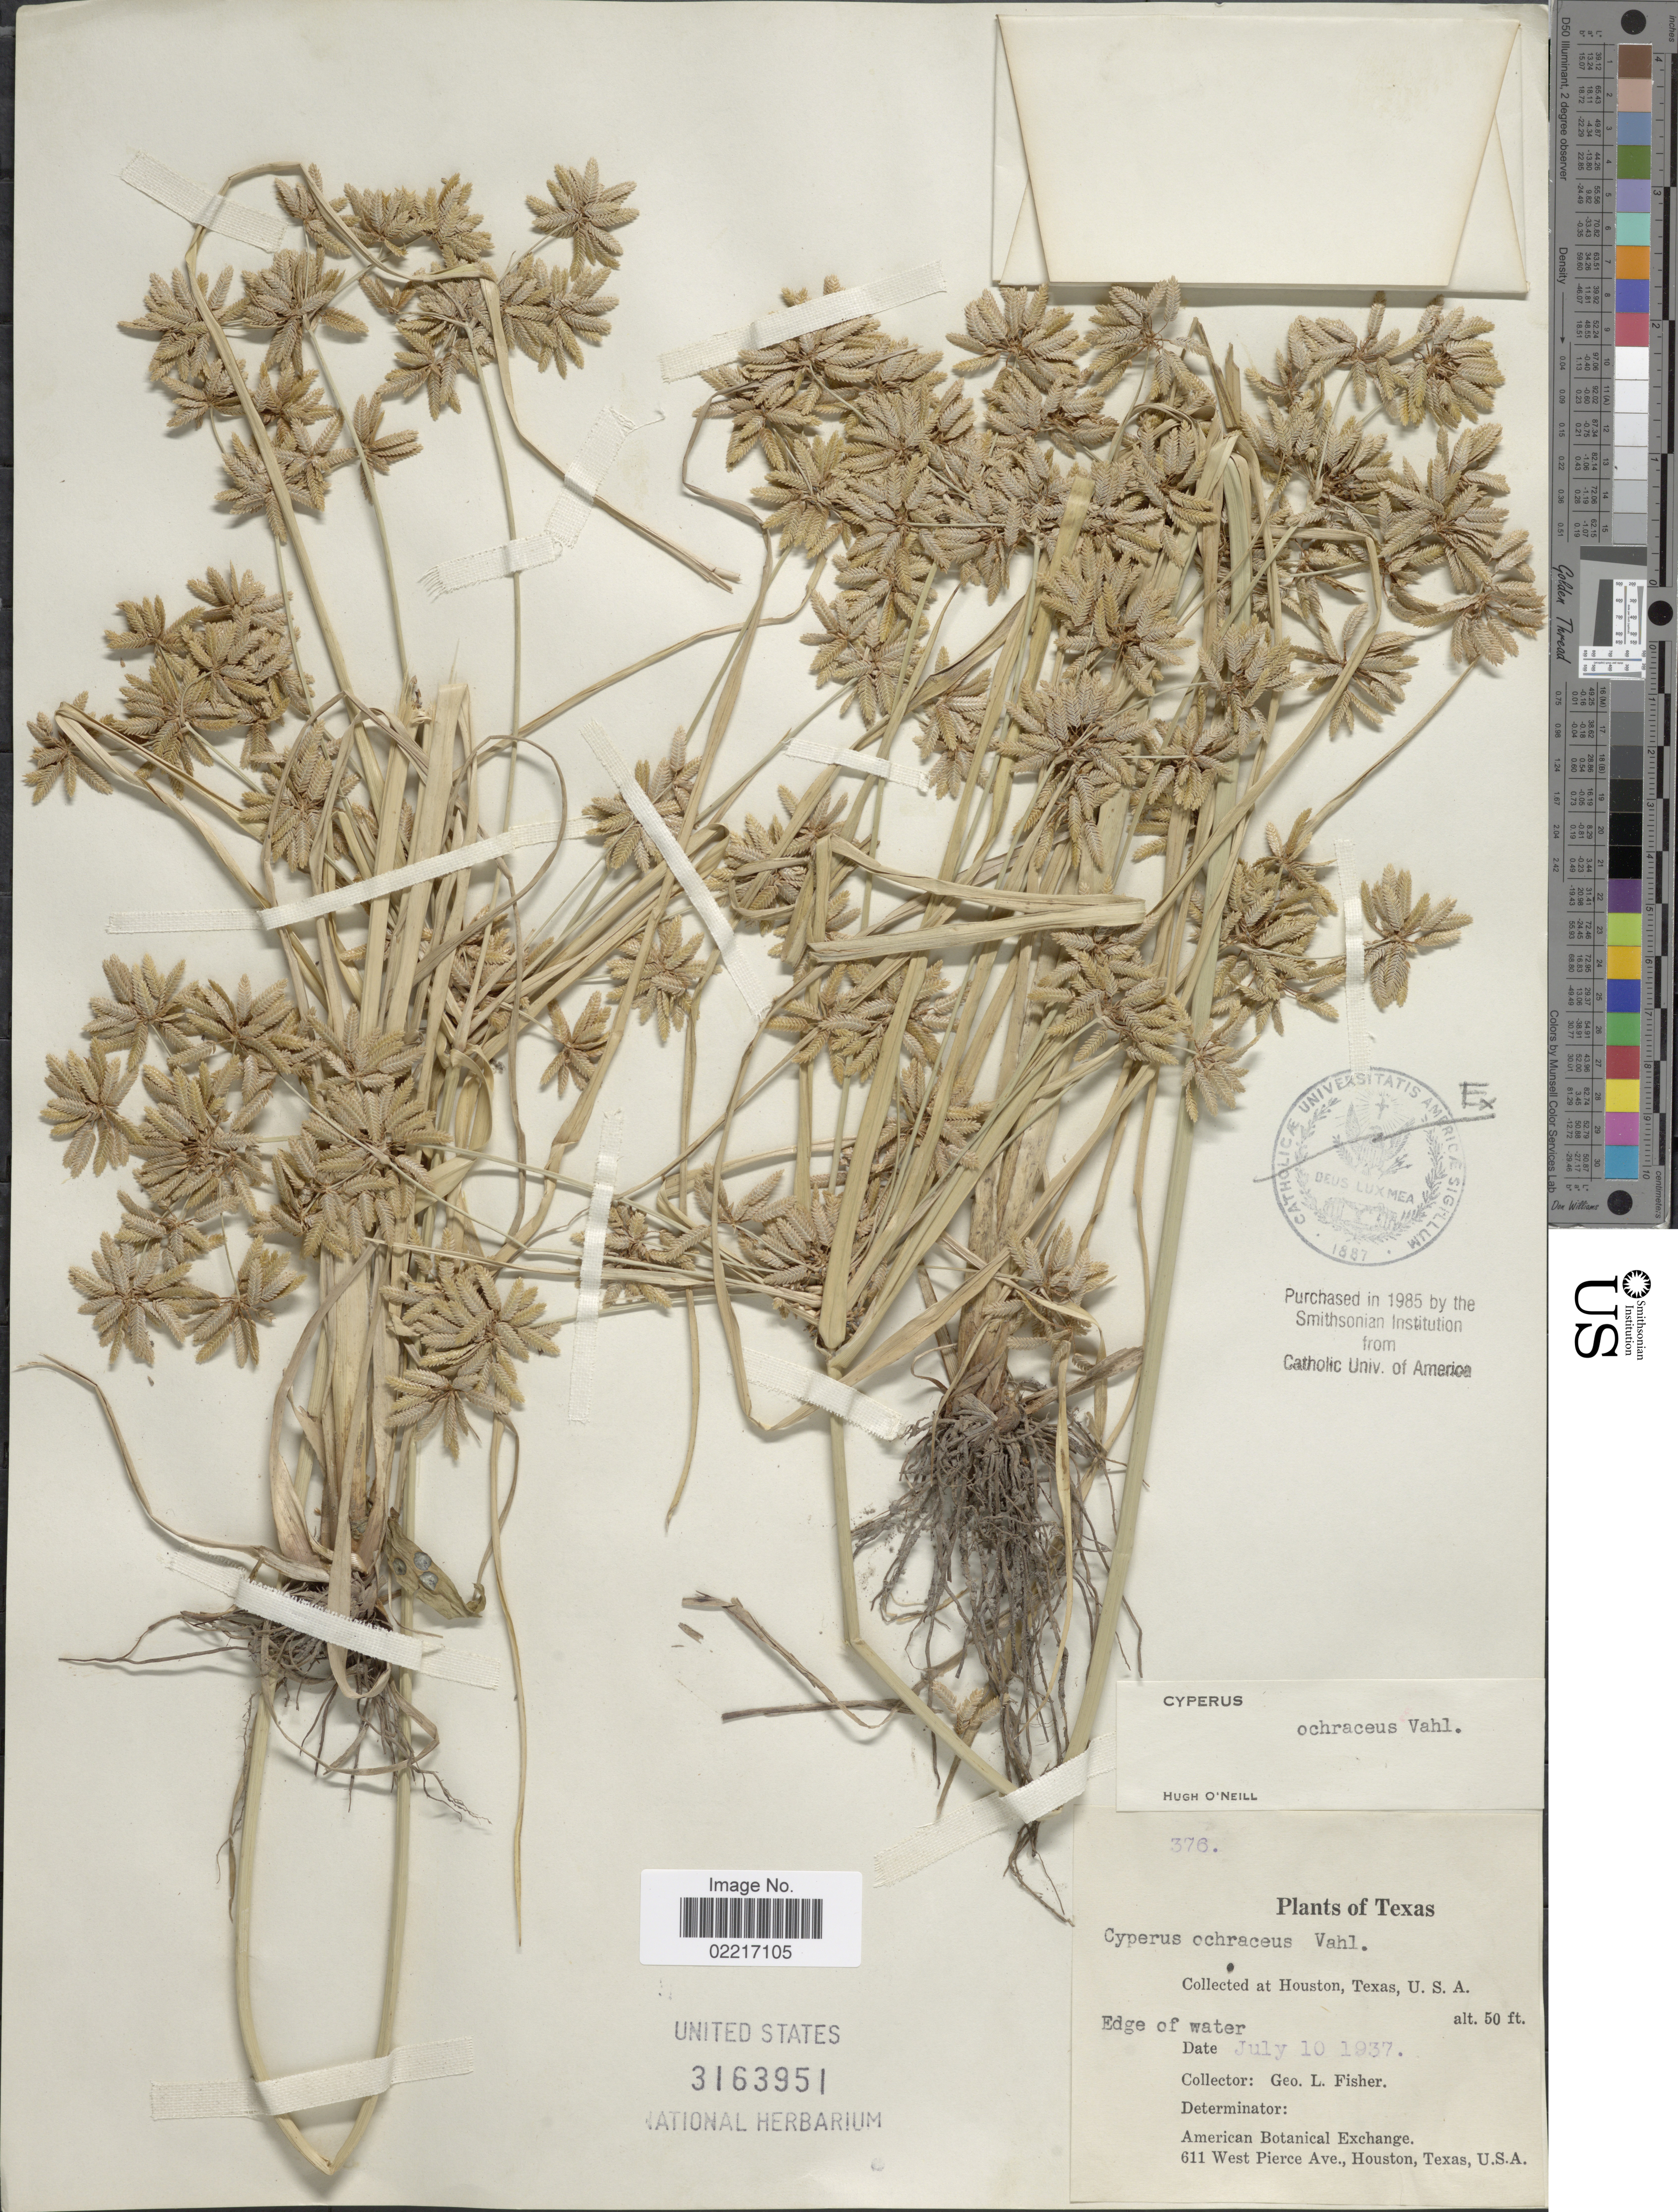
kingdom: Plantae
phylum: Tracheophyta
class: Liliopsida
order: Poales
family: Cyperaceae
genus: Cyperus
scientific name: Cyperus ochraceus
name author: Vahl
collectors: G. L. Fisher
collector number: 376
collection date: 1937-07-10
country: United States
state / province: Texas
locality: Houston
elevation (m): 15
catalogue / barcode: US 3163951